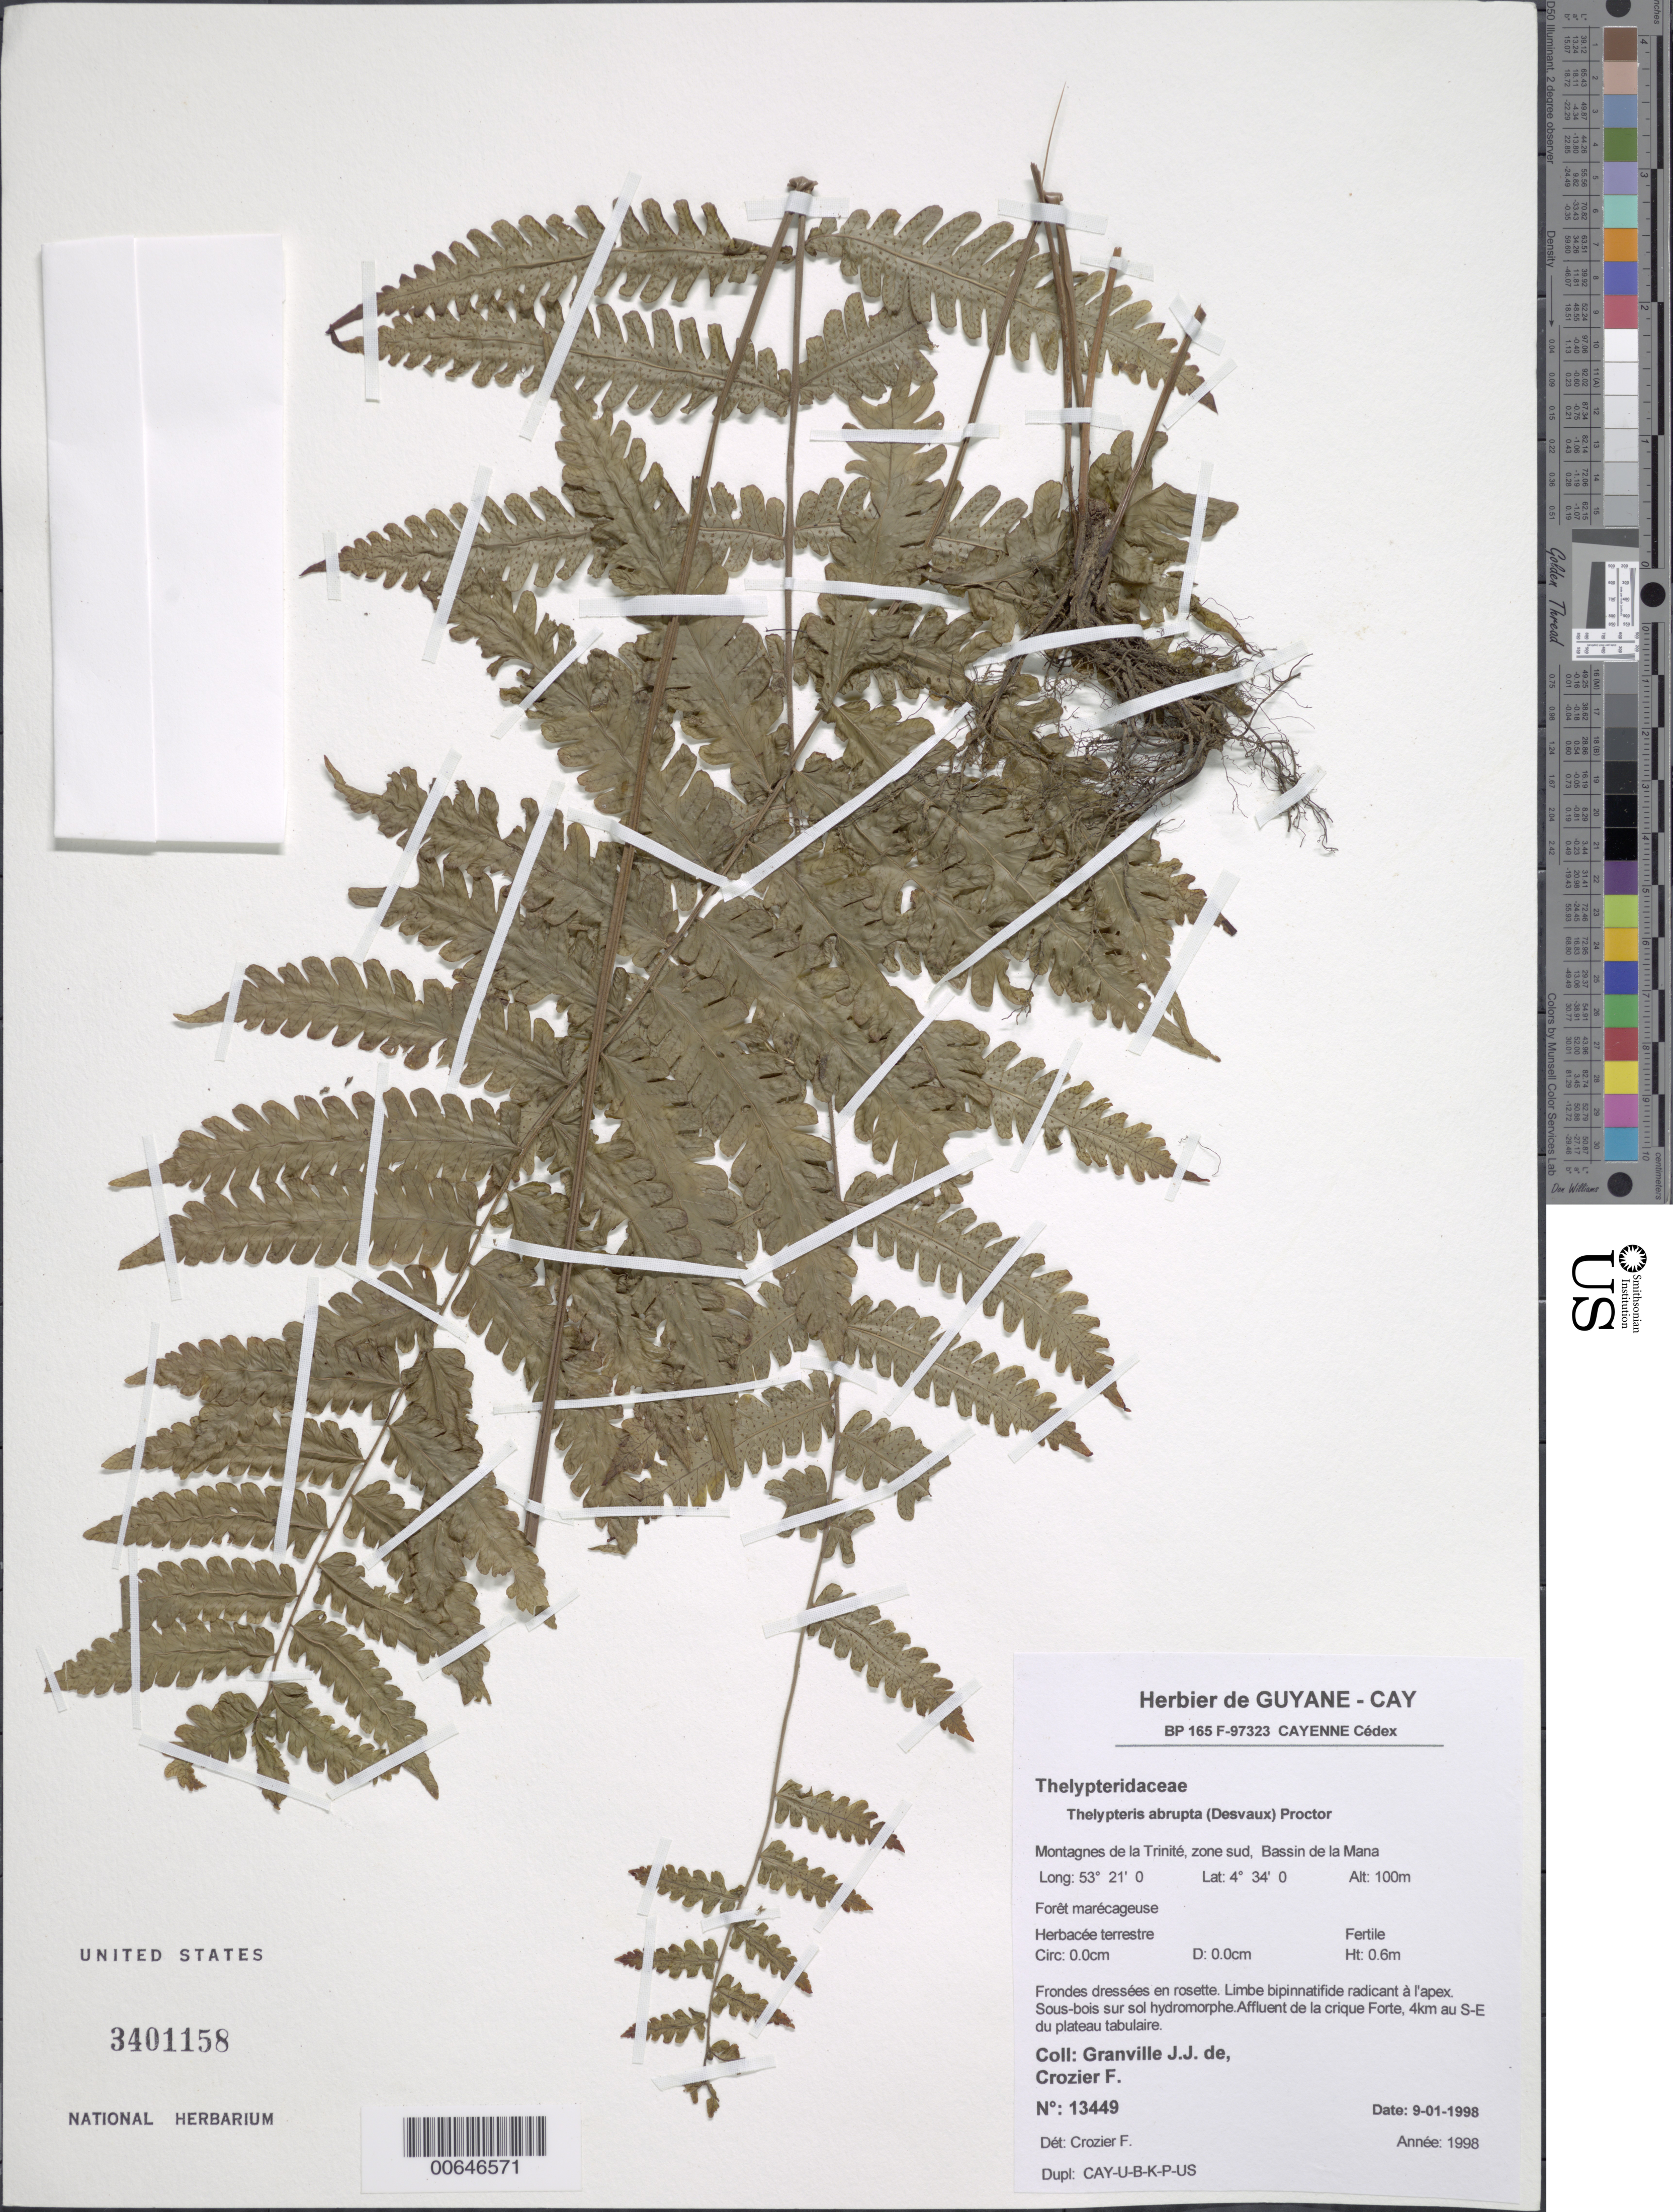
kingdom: Plantae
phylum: Tracheophyta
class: Polypodiopsida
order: Polypodiales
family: Thelypteridaceae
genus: Goniopteris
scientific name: Goniopteris abrupta (Desv.) comb. nov., ined 2015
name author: (Desv.)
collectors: J.-J. de Granville & F. Crozier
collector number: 13449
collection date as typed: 9-Jan-98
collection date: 1998-01-09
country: French Guiana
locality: Montagnes de la Trinité, zone sud, Bassin de la Mana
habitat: Forêt marécageuse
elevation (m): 100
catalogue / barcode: US 3401158